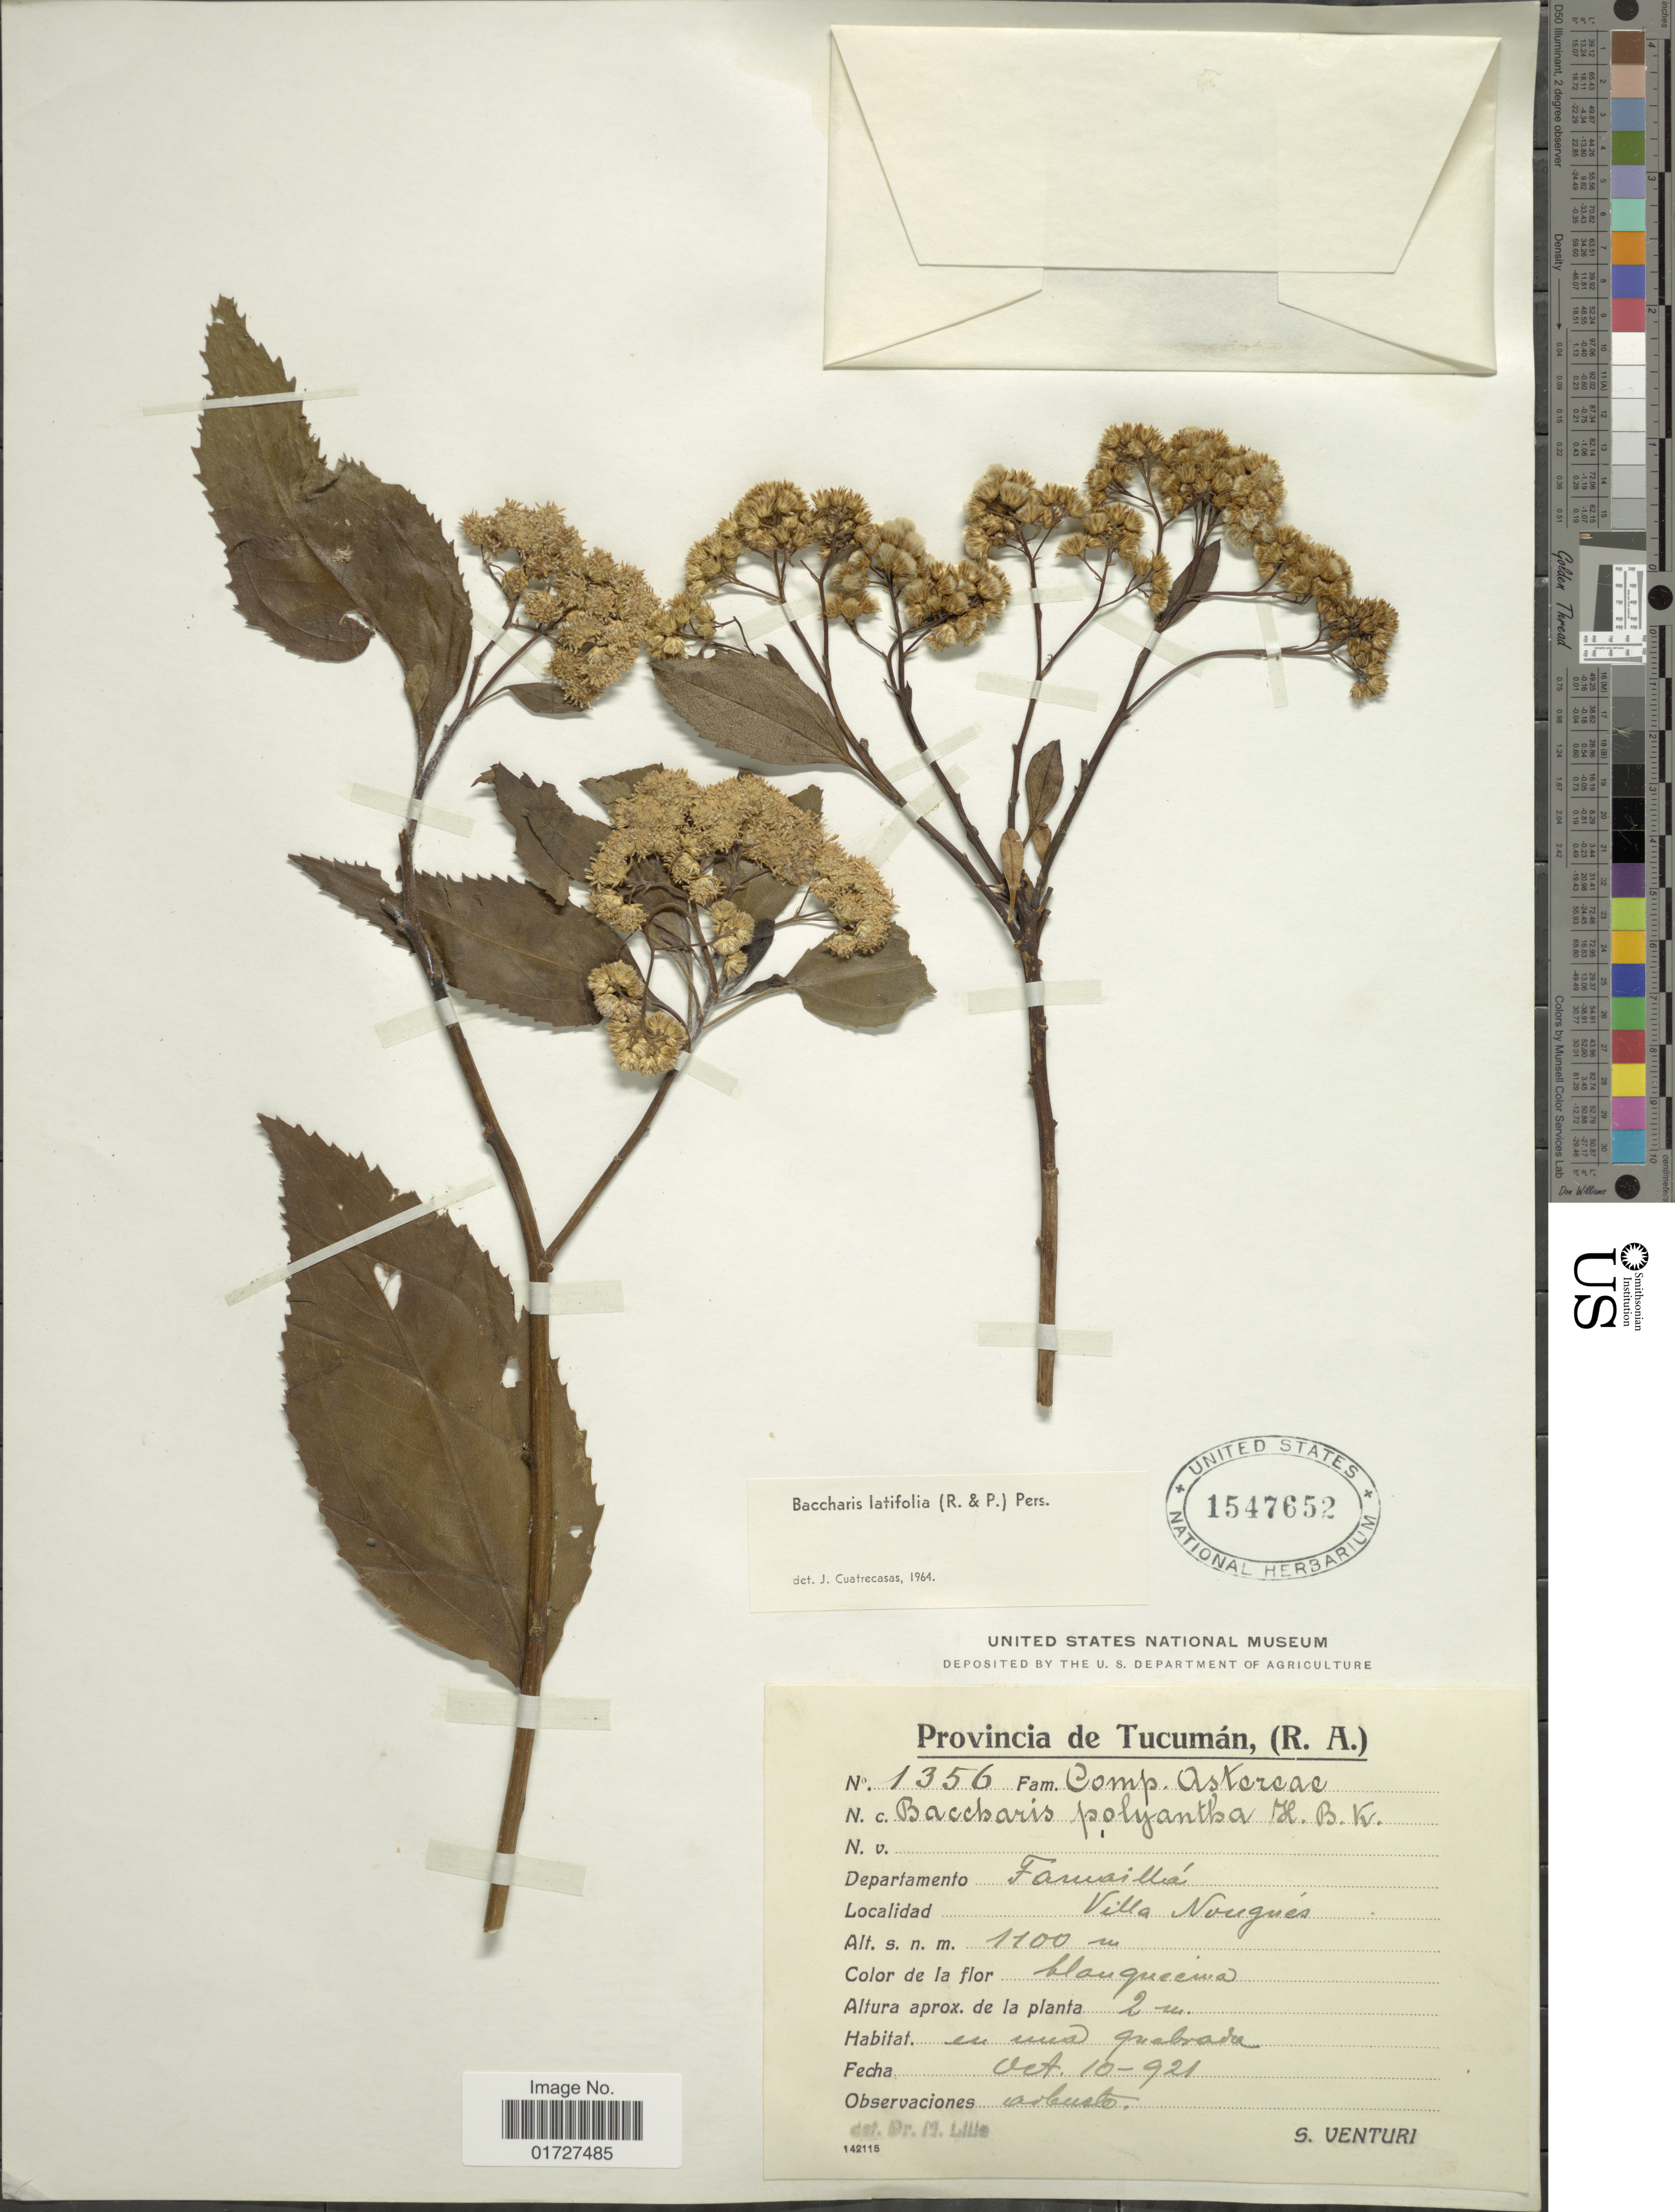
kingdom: Plantae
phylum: Tracheophyta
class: Magnoliopsida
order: Asterales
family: Asteraceae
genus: Baccharis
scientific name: Baccharis latifolia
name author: (Ruiz & Pav.) Pers.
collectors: S. Venturi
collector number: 1356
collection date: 1921-10-10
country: Argentina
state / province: Tucuman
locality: Departamento Tamailla, Villa Nougues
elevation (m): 1100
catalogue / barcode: US 1547652